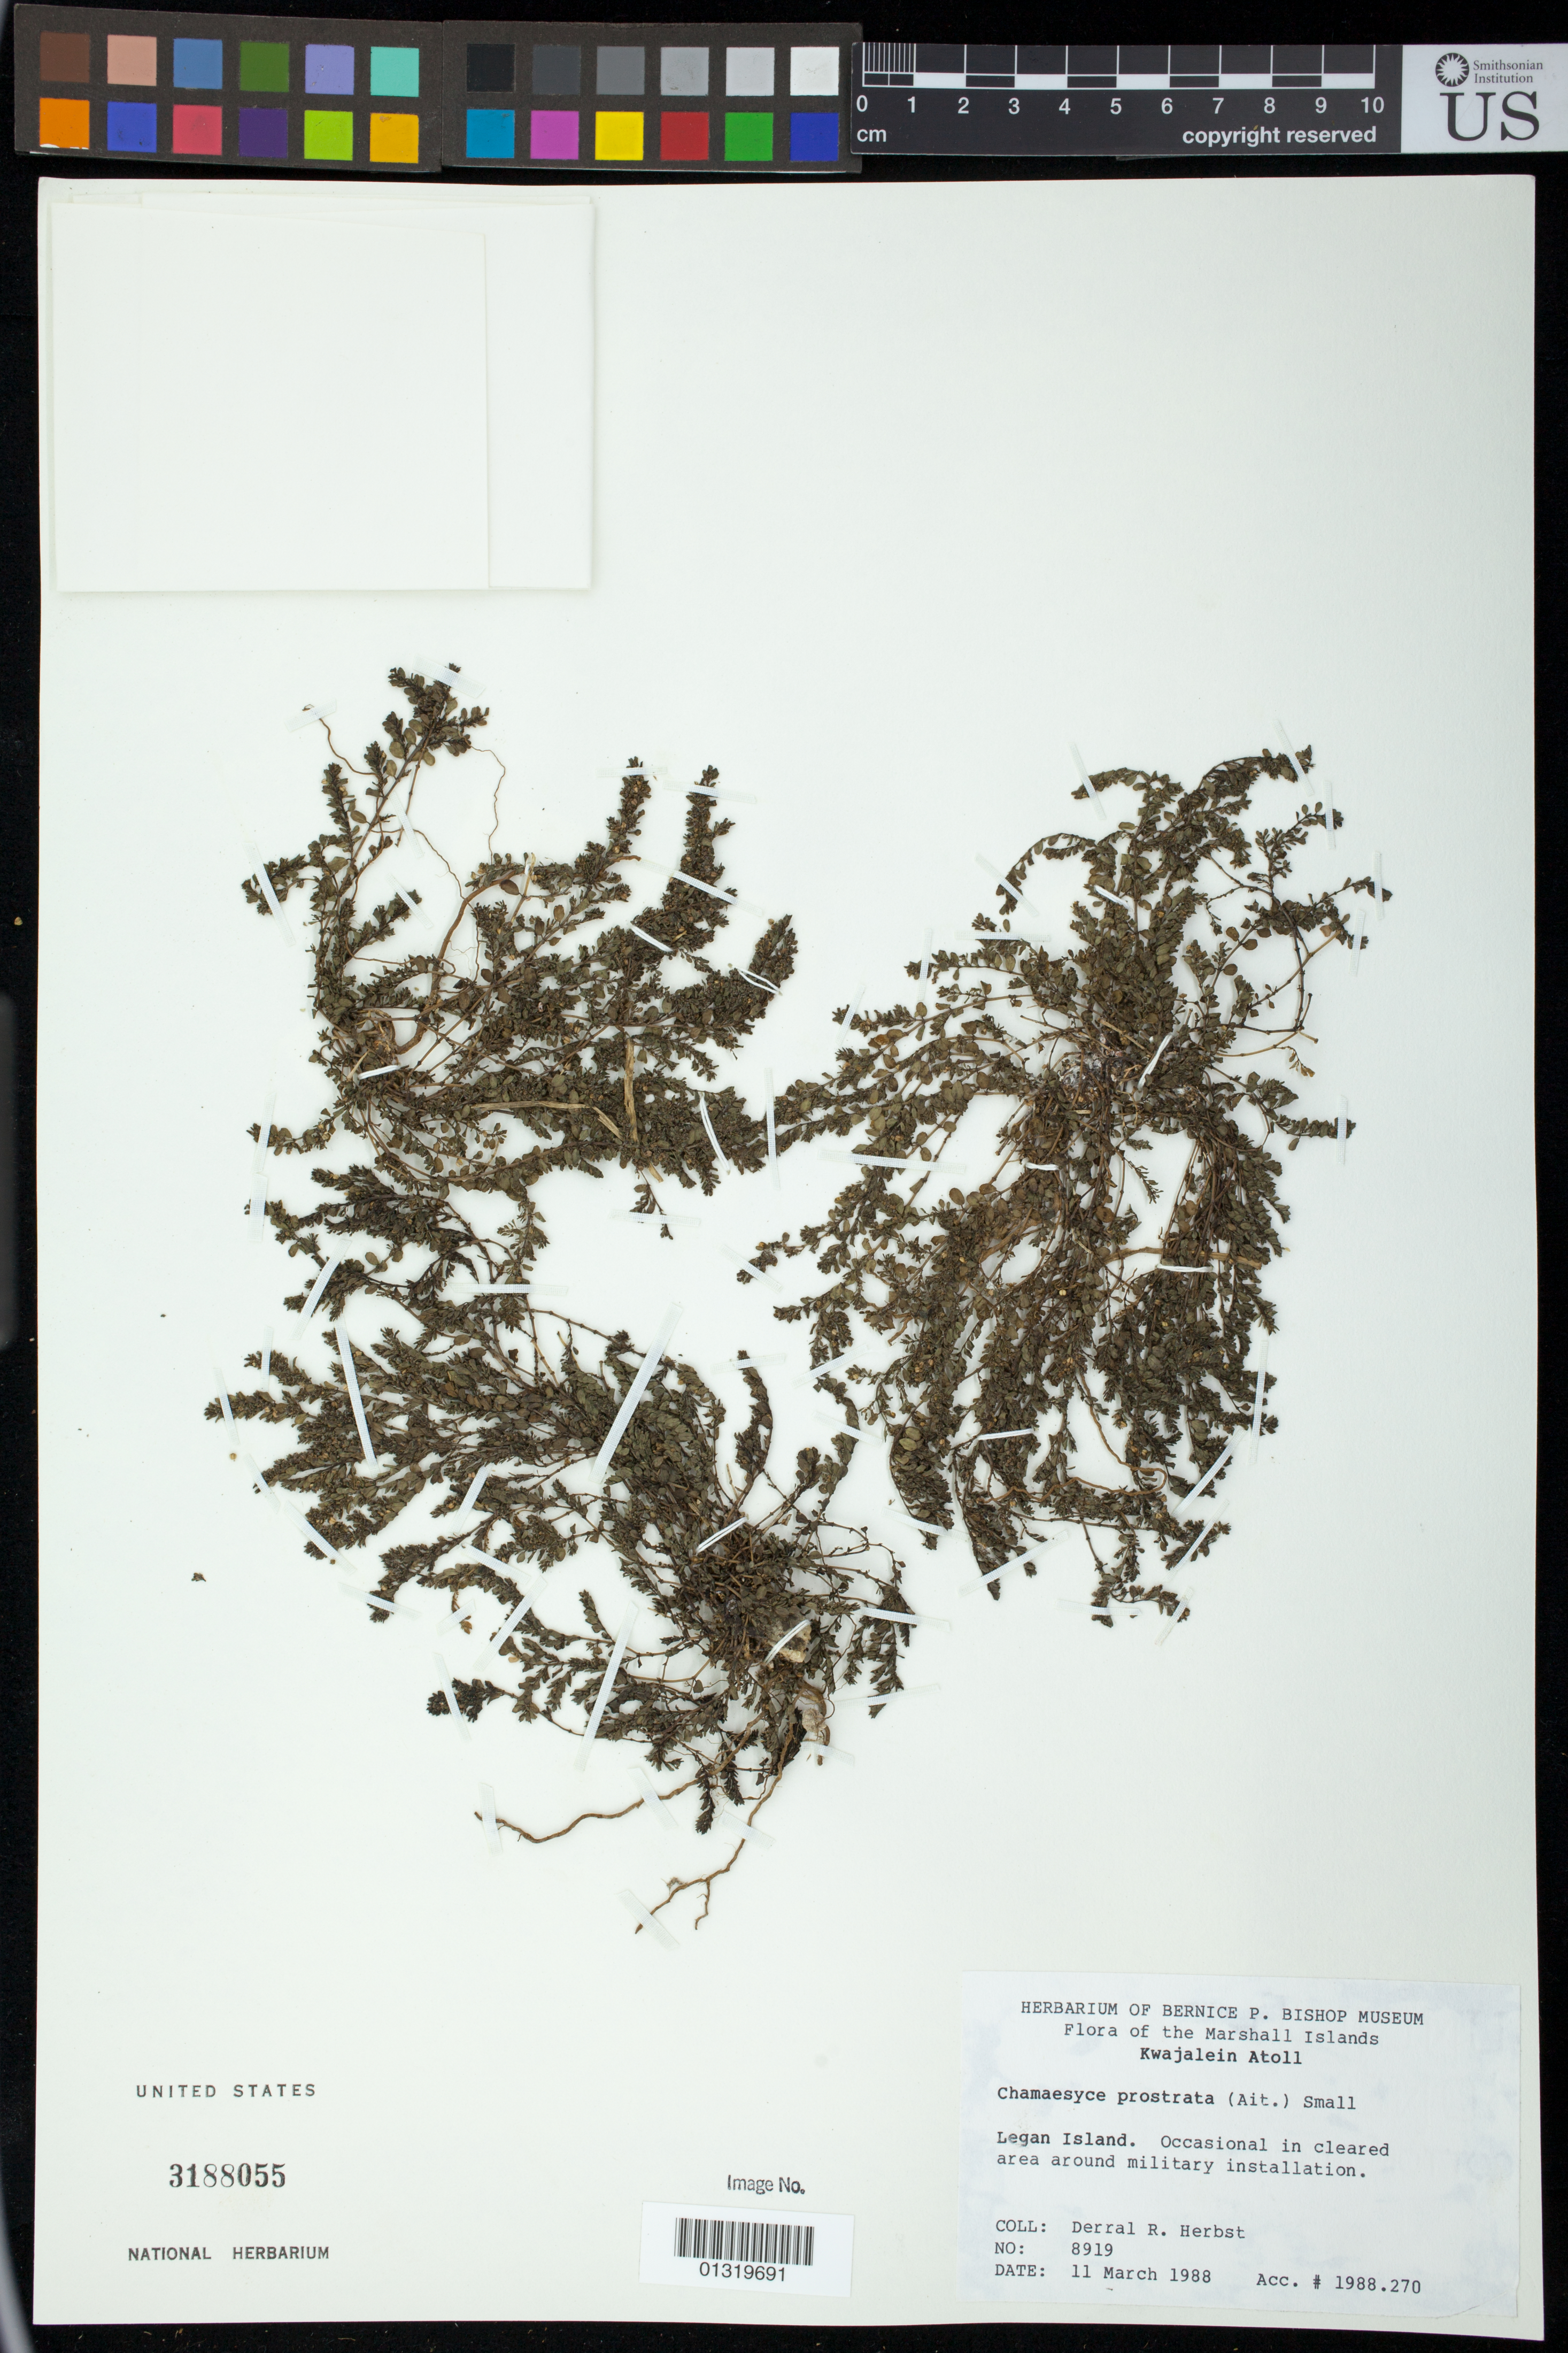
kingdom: Plantae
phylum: Tracheophyta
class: Magnoliopsida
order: Malpighiales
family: Euphorbiaceae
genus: Euphorbia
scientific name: Euphorbia prostrata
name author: Aiton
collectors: D. R. Herbst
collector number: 8919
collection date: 1988-03-11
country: Marshall Islands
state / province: Kwajalein Atoll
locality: around military instillation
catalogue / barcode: US 3188055